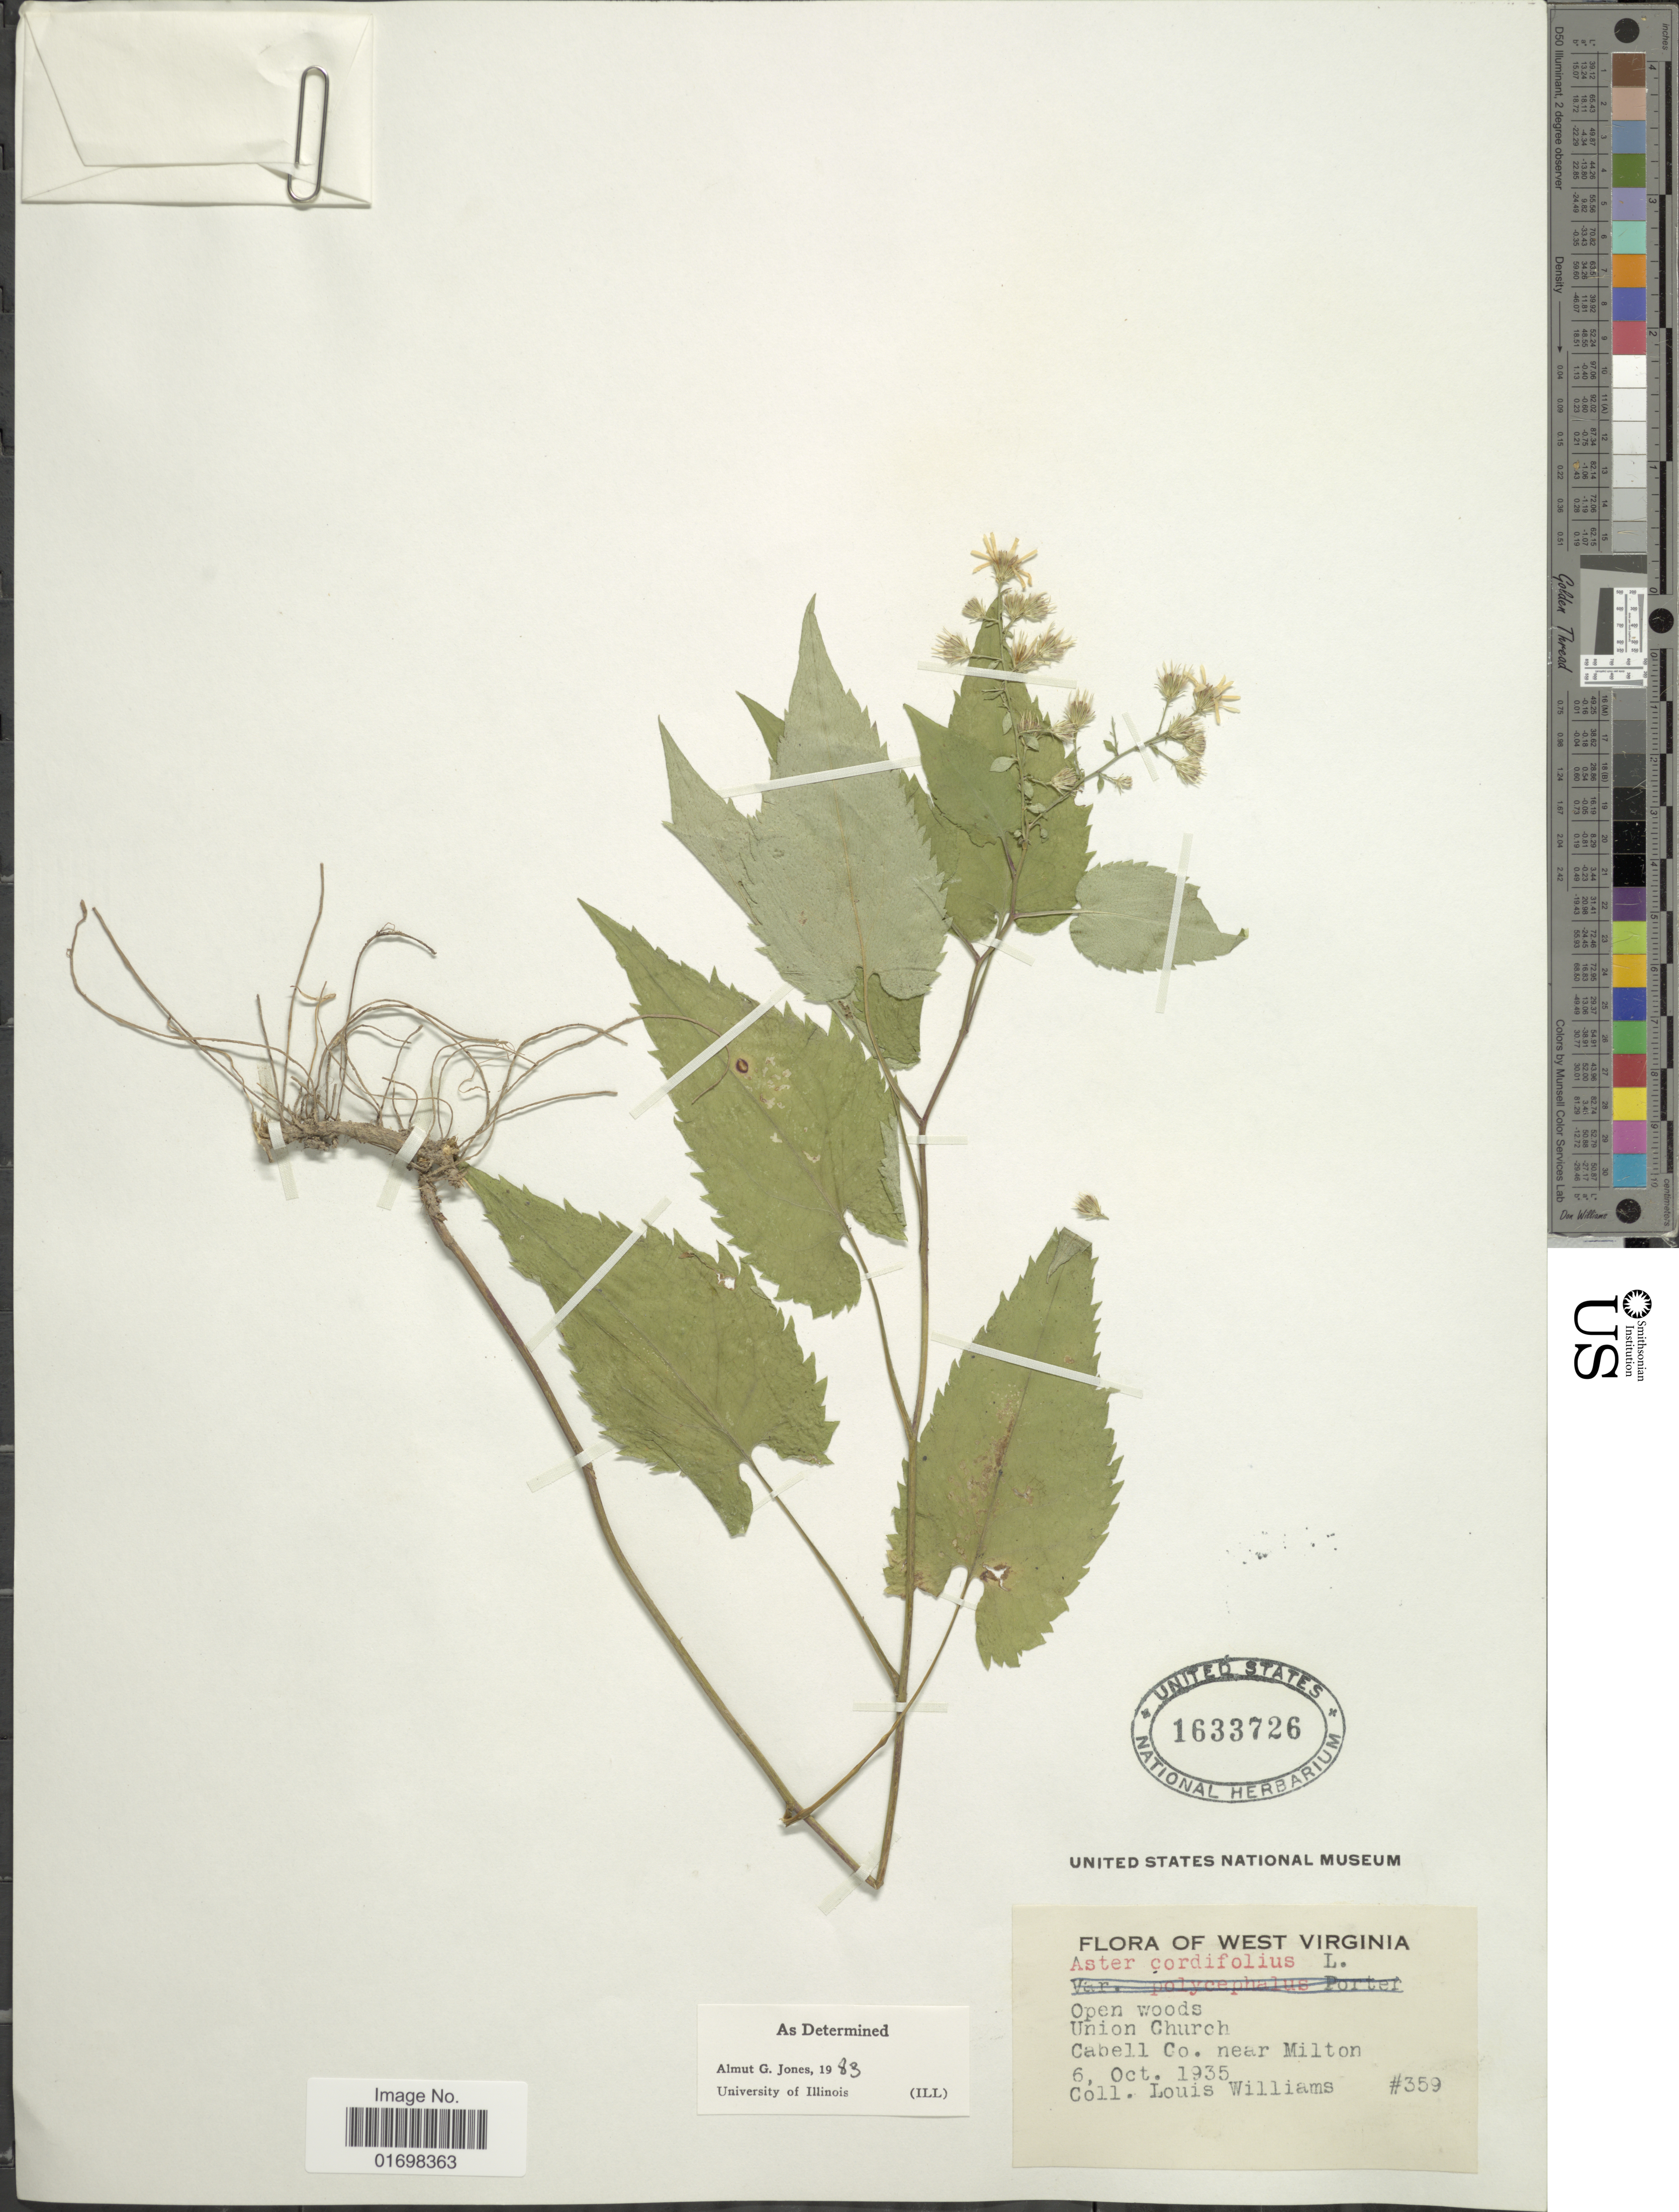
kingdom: Plantae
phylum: Tracheophyta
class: Magnoliopsida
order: Asterales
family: Asteraceae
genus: Symphyotrichum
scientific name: Symphyotrichum cordifolium var. cordifolium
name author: (L.) G.L. Nesom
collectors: L. O. Williams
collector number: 359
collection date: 1935-10-06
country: United States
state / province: West Virginia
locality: Union Church, Cabell Co, near Milton.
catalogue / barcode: US 1633726